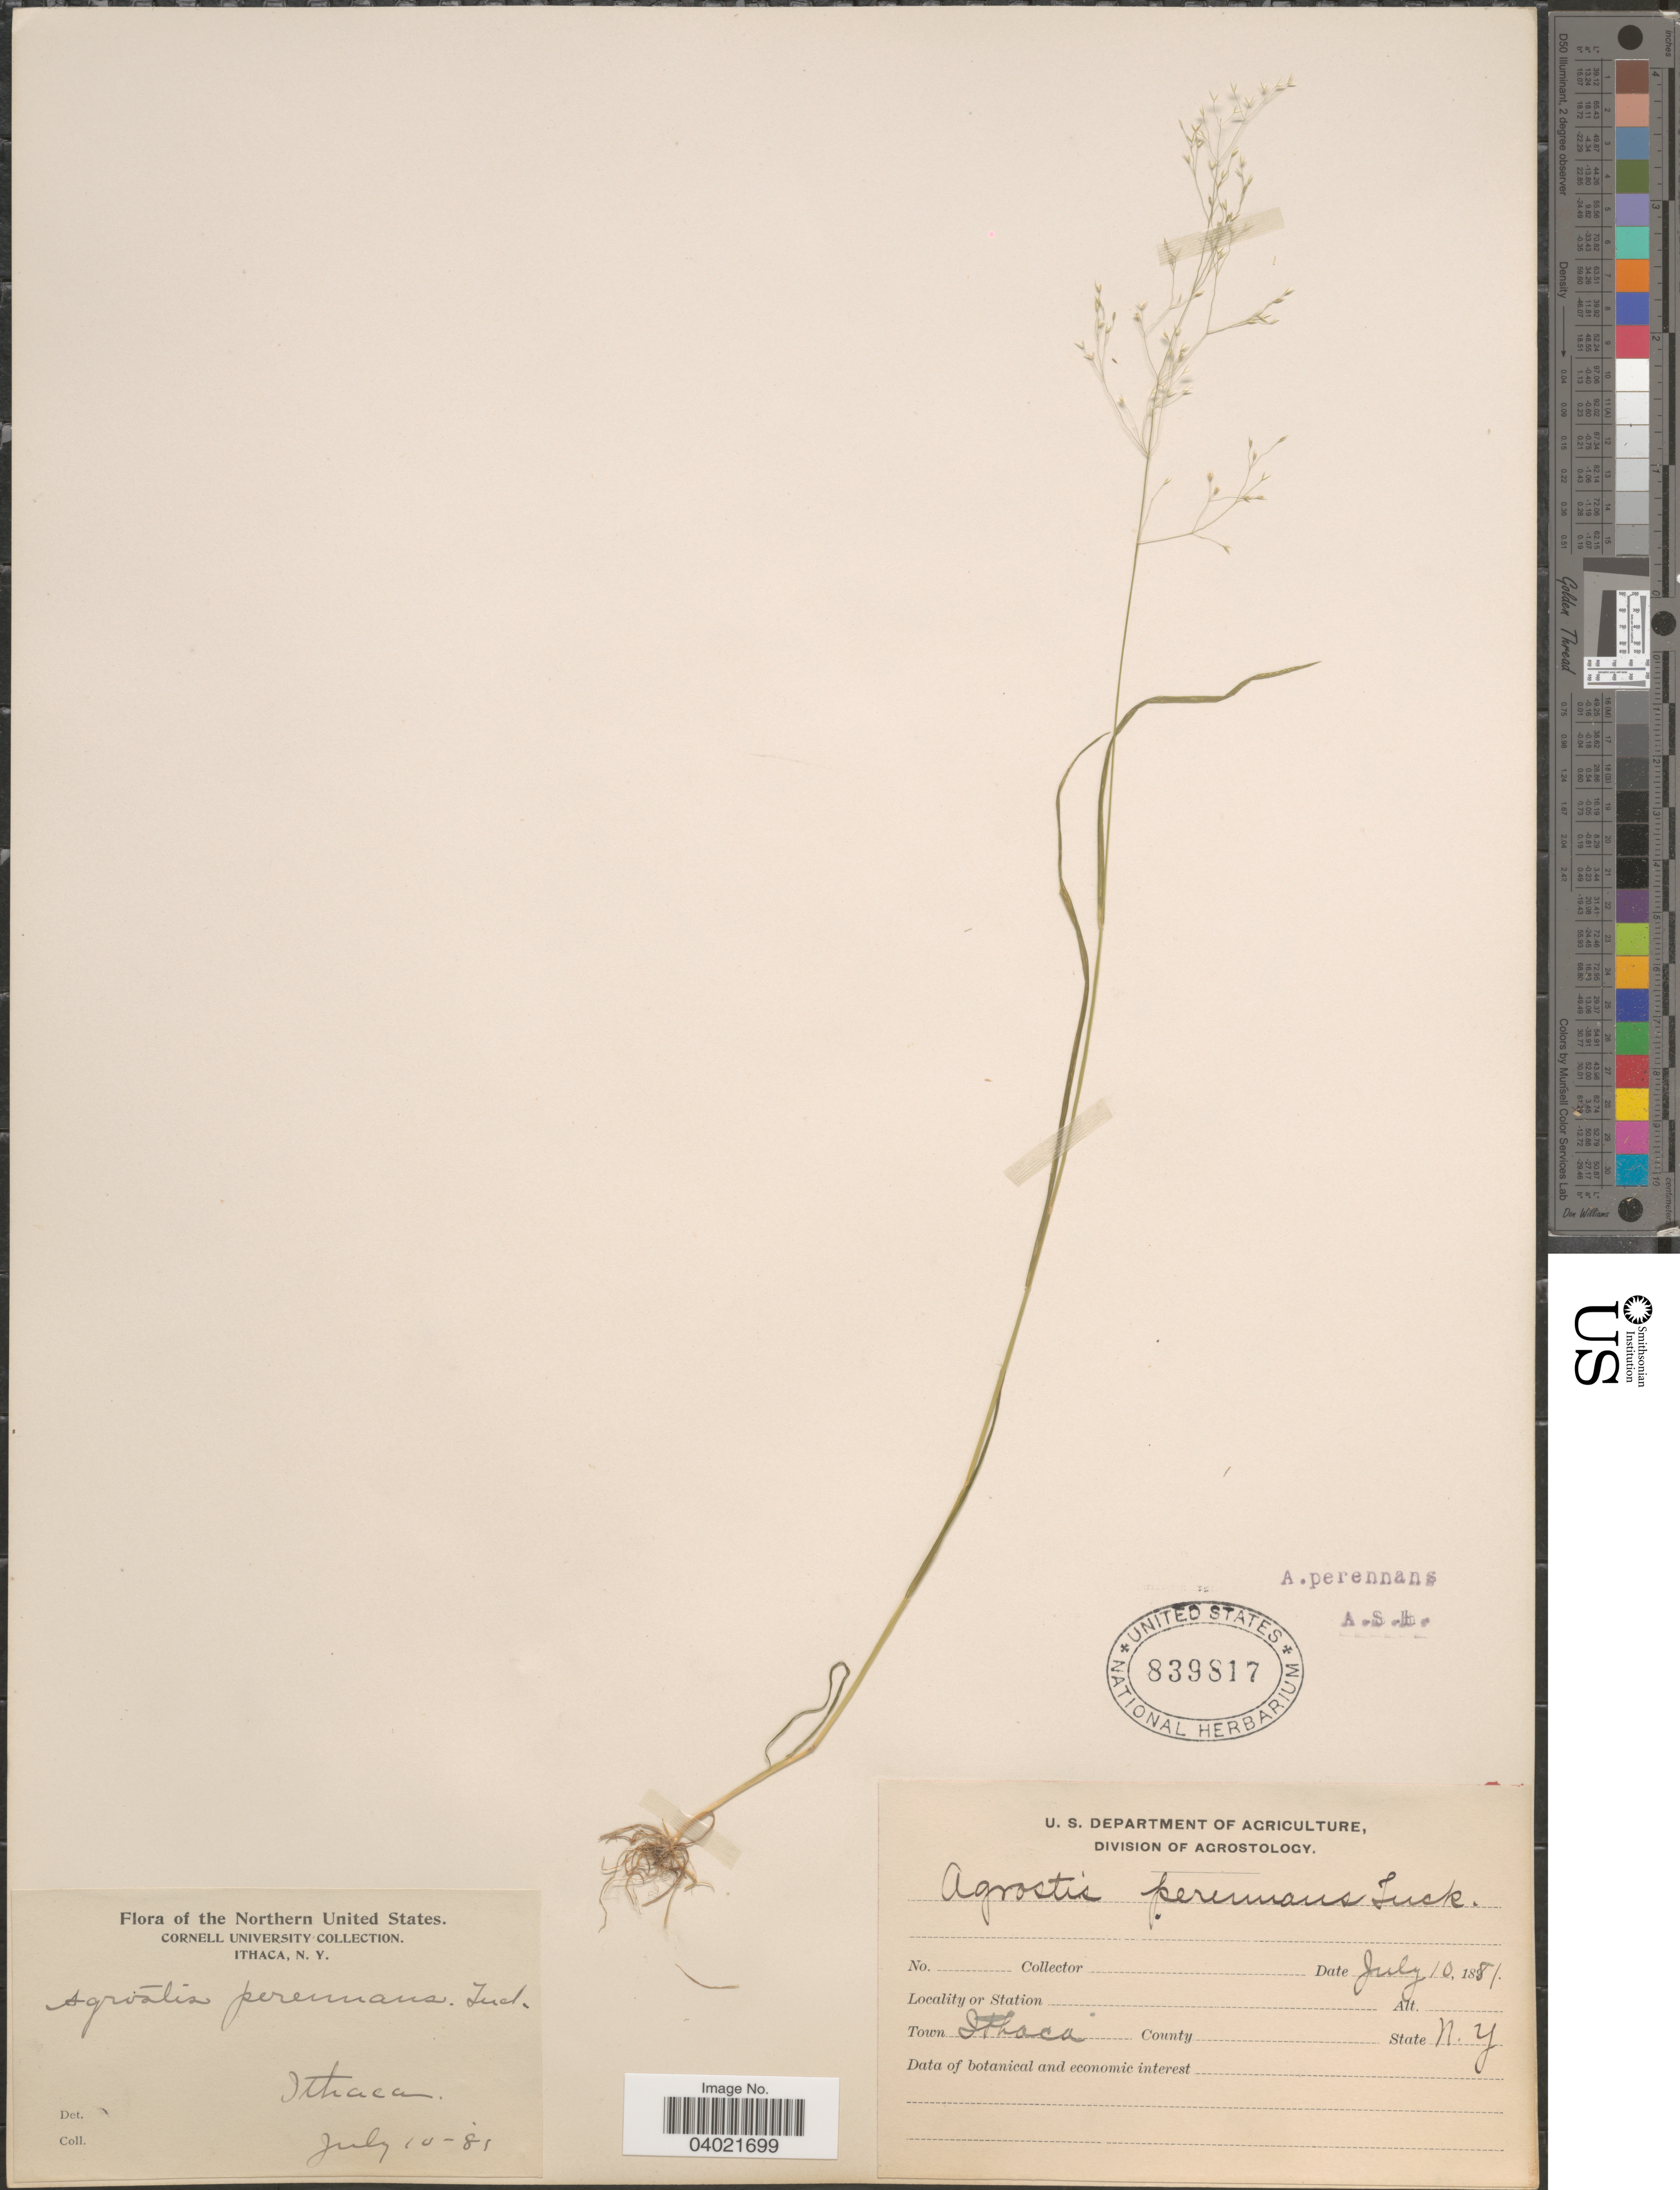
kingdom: Plantae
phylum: Tracheophyta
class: Liliopsida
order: Poales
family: Poaceae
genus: Agrostis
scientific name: Agrostis perennans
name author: (Walter) Tuck.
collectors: Cornell University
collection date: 1881-07-10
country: United States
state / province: New York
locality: Northern United States. Ithaca.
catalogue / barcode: US 839817